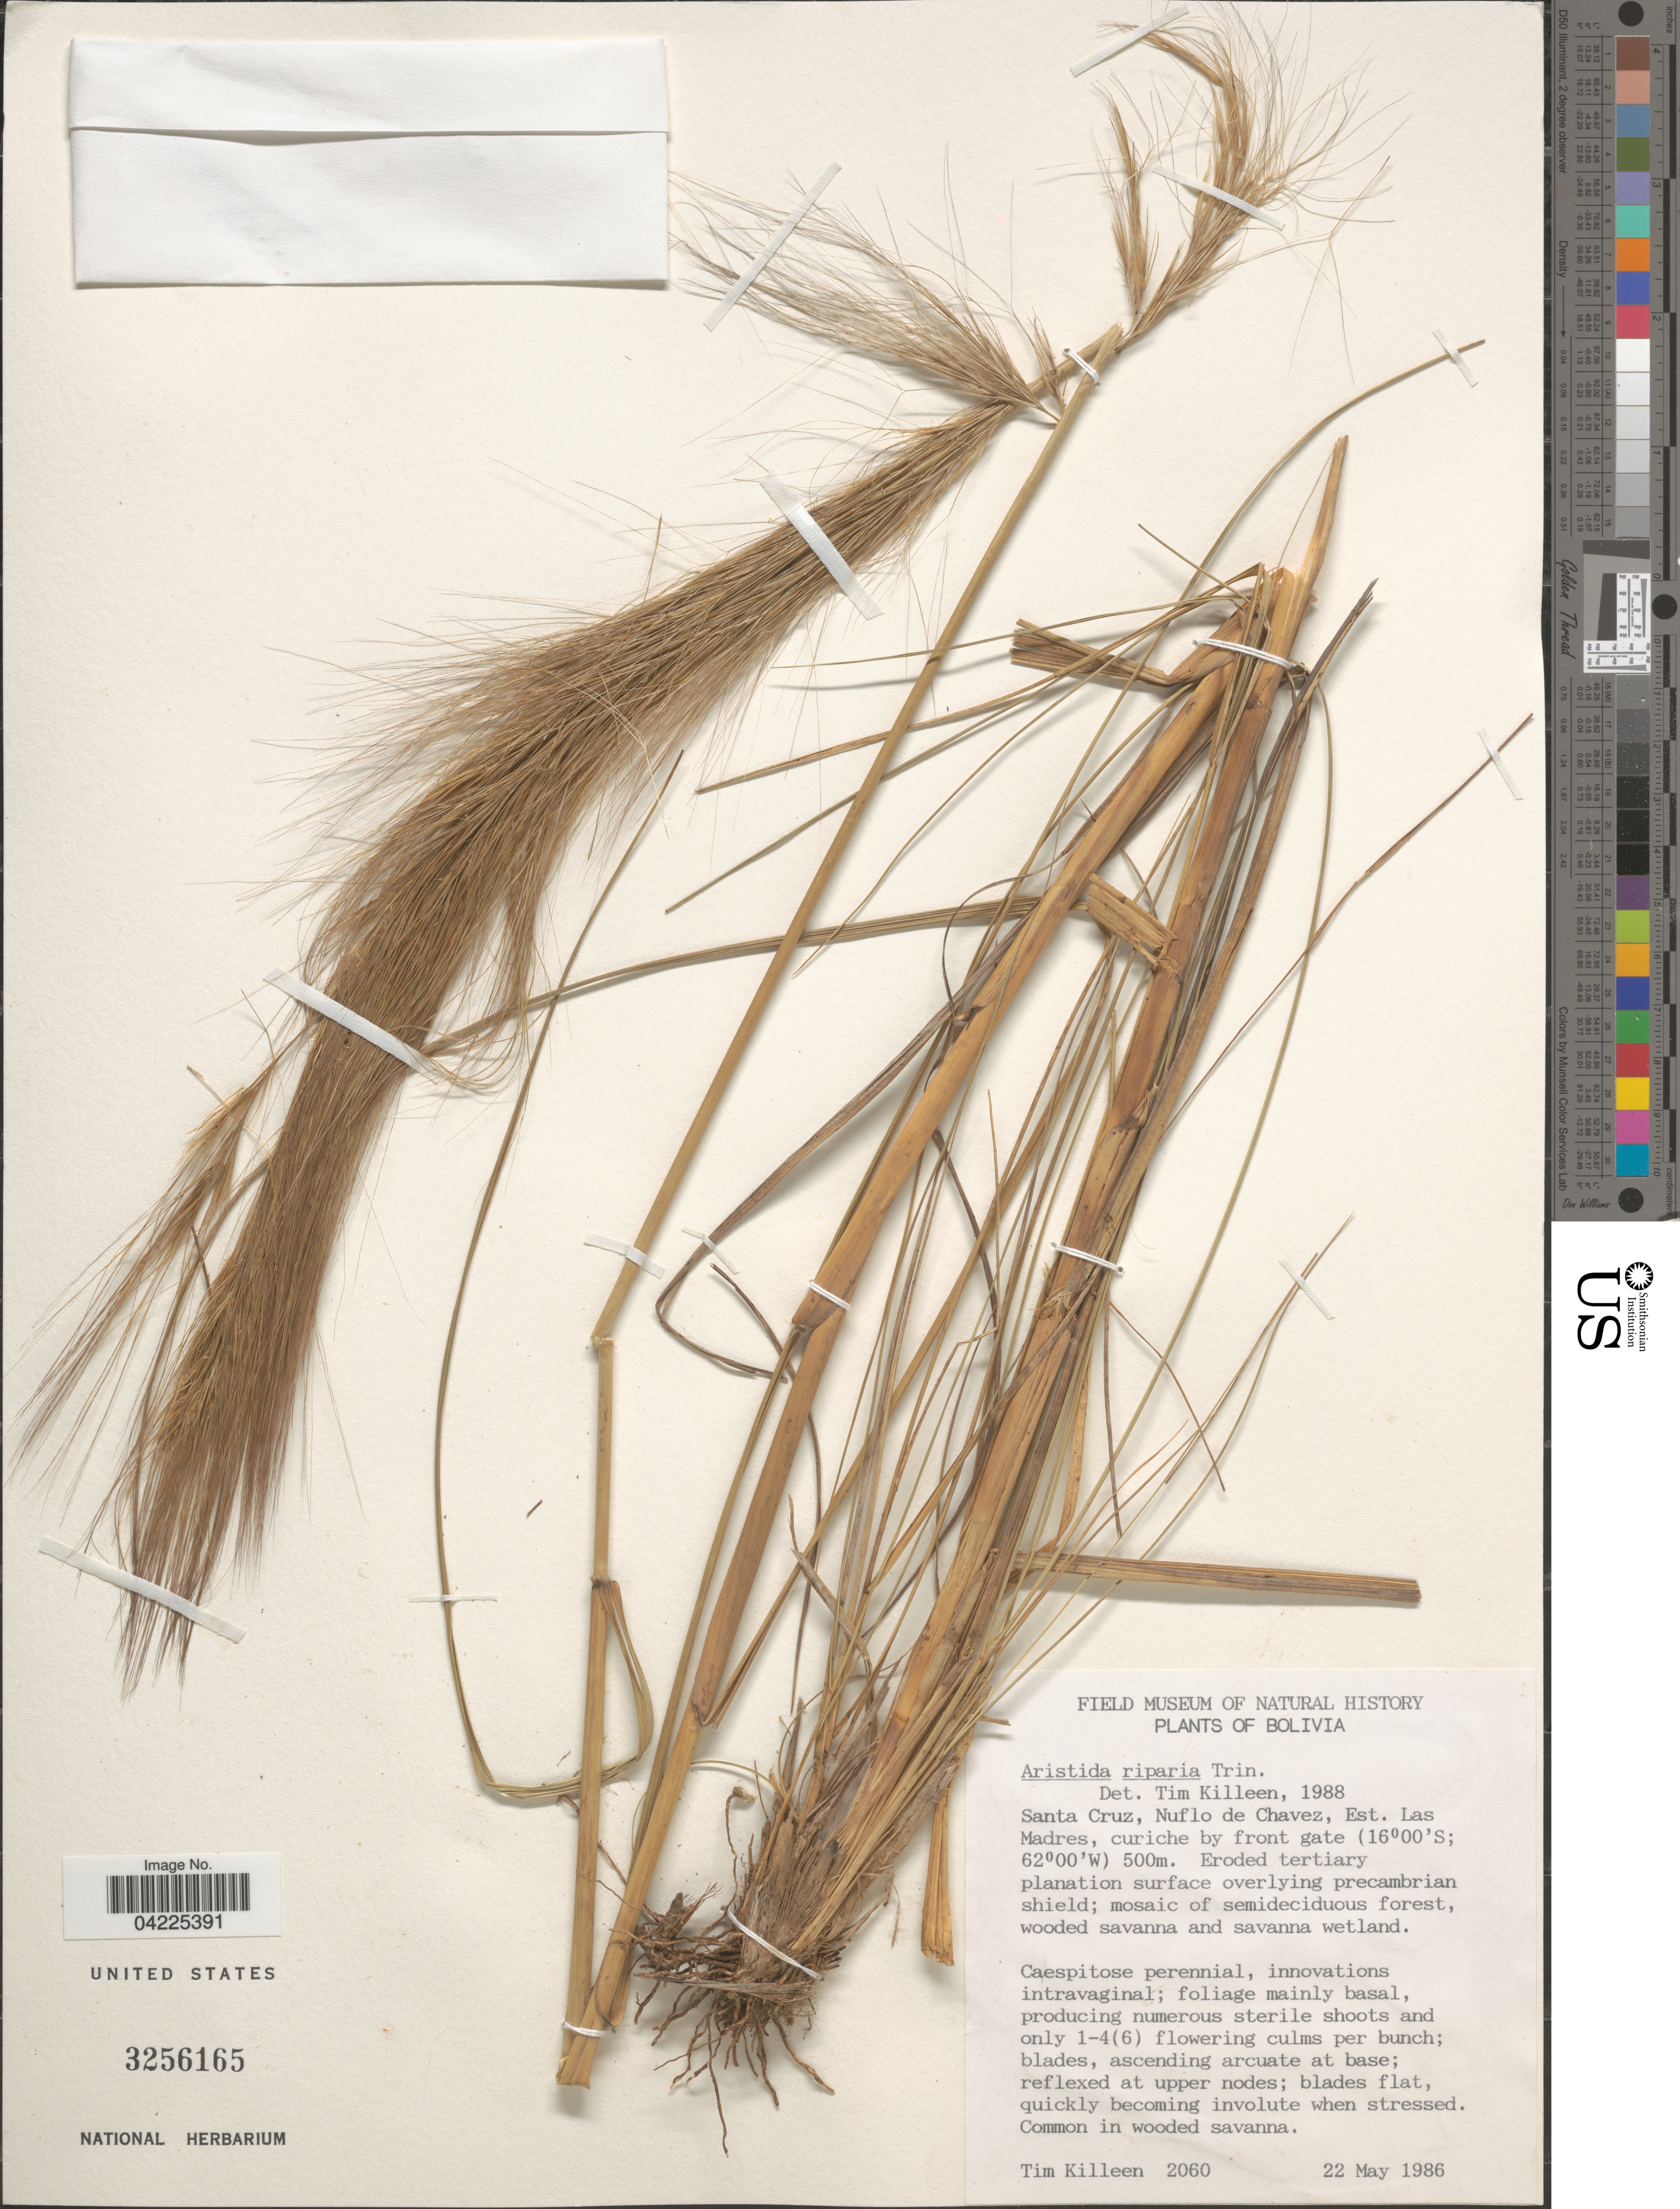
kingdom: Plantae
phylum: Tracheophyta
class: Liliopsida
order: Poales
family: Poaceae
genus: Aristida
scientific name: Aristida riparia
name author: Trin.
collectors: T. J. Killeen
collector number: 2060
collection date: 1986-05-22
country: Bolivia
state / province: Santa Cruz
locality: Santa Cruz, Nuflo de Chavez, Est. Las Madres, curiche by front gate.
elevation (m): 500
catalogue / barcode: US 3256165